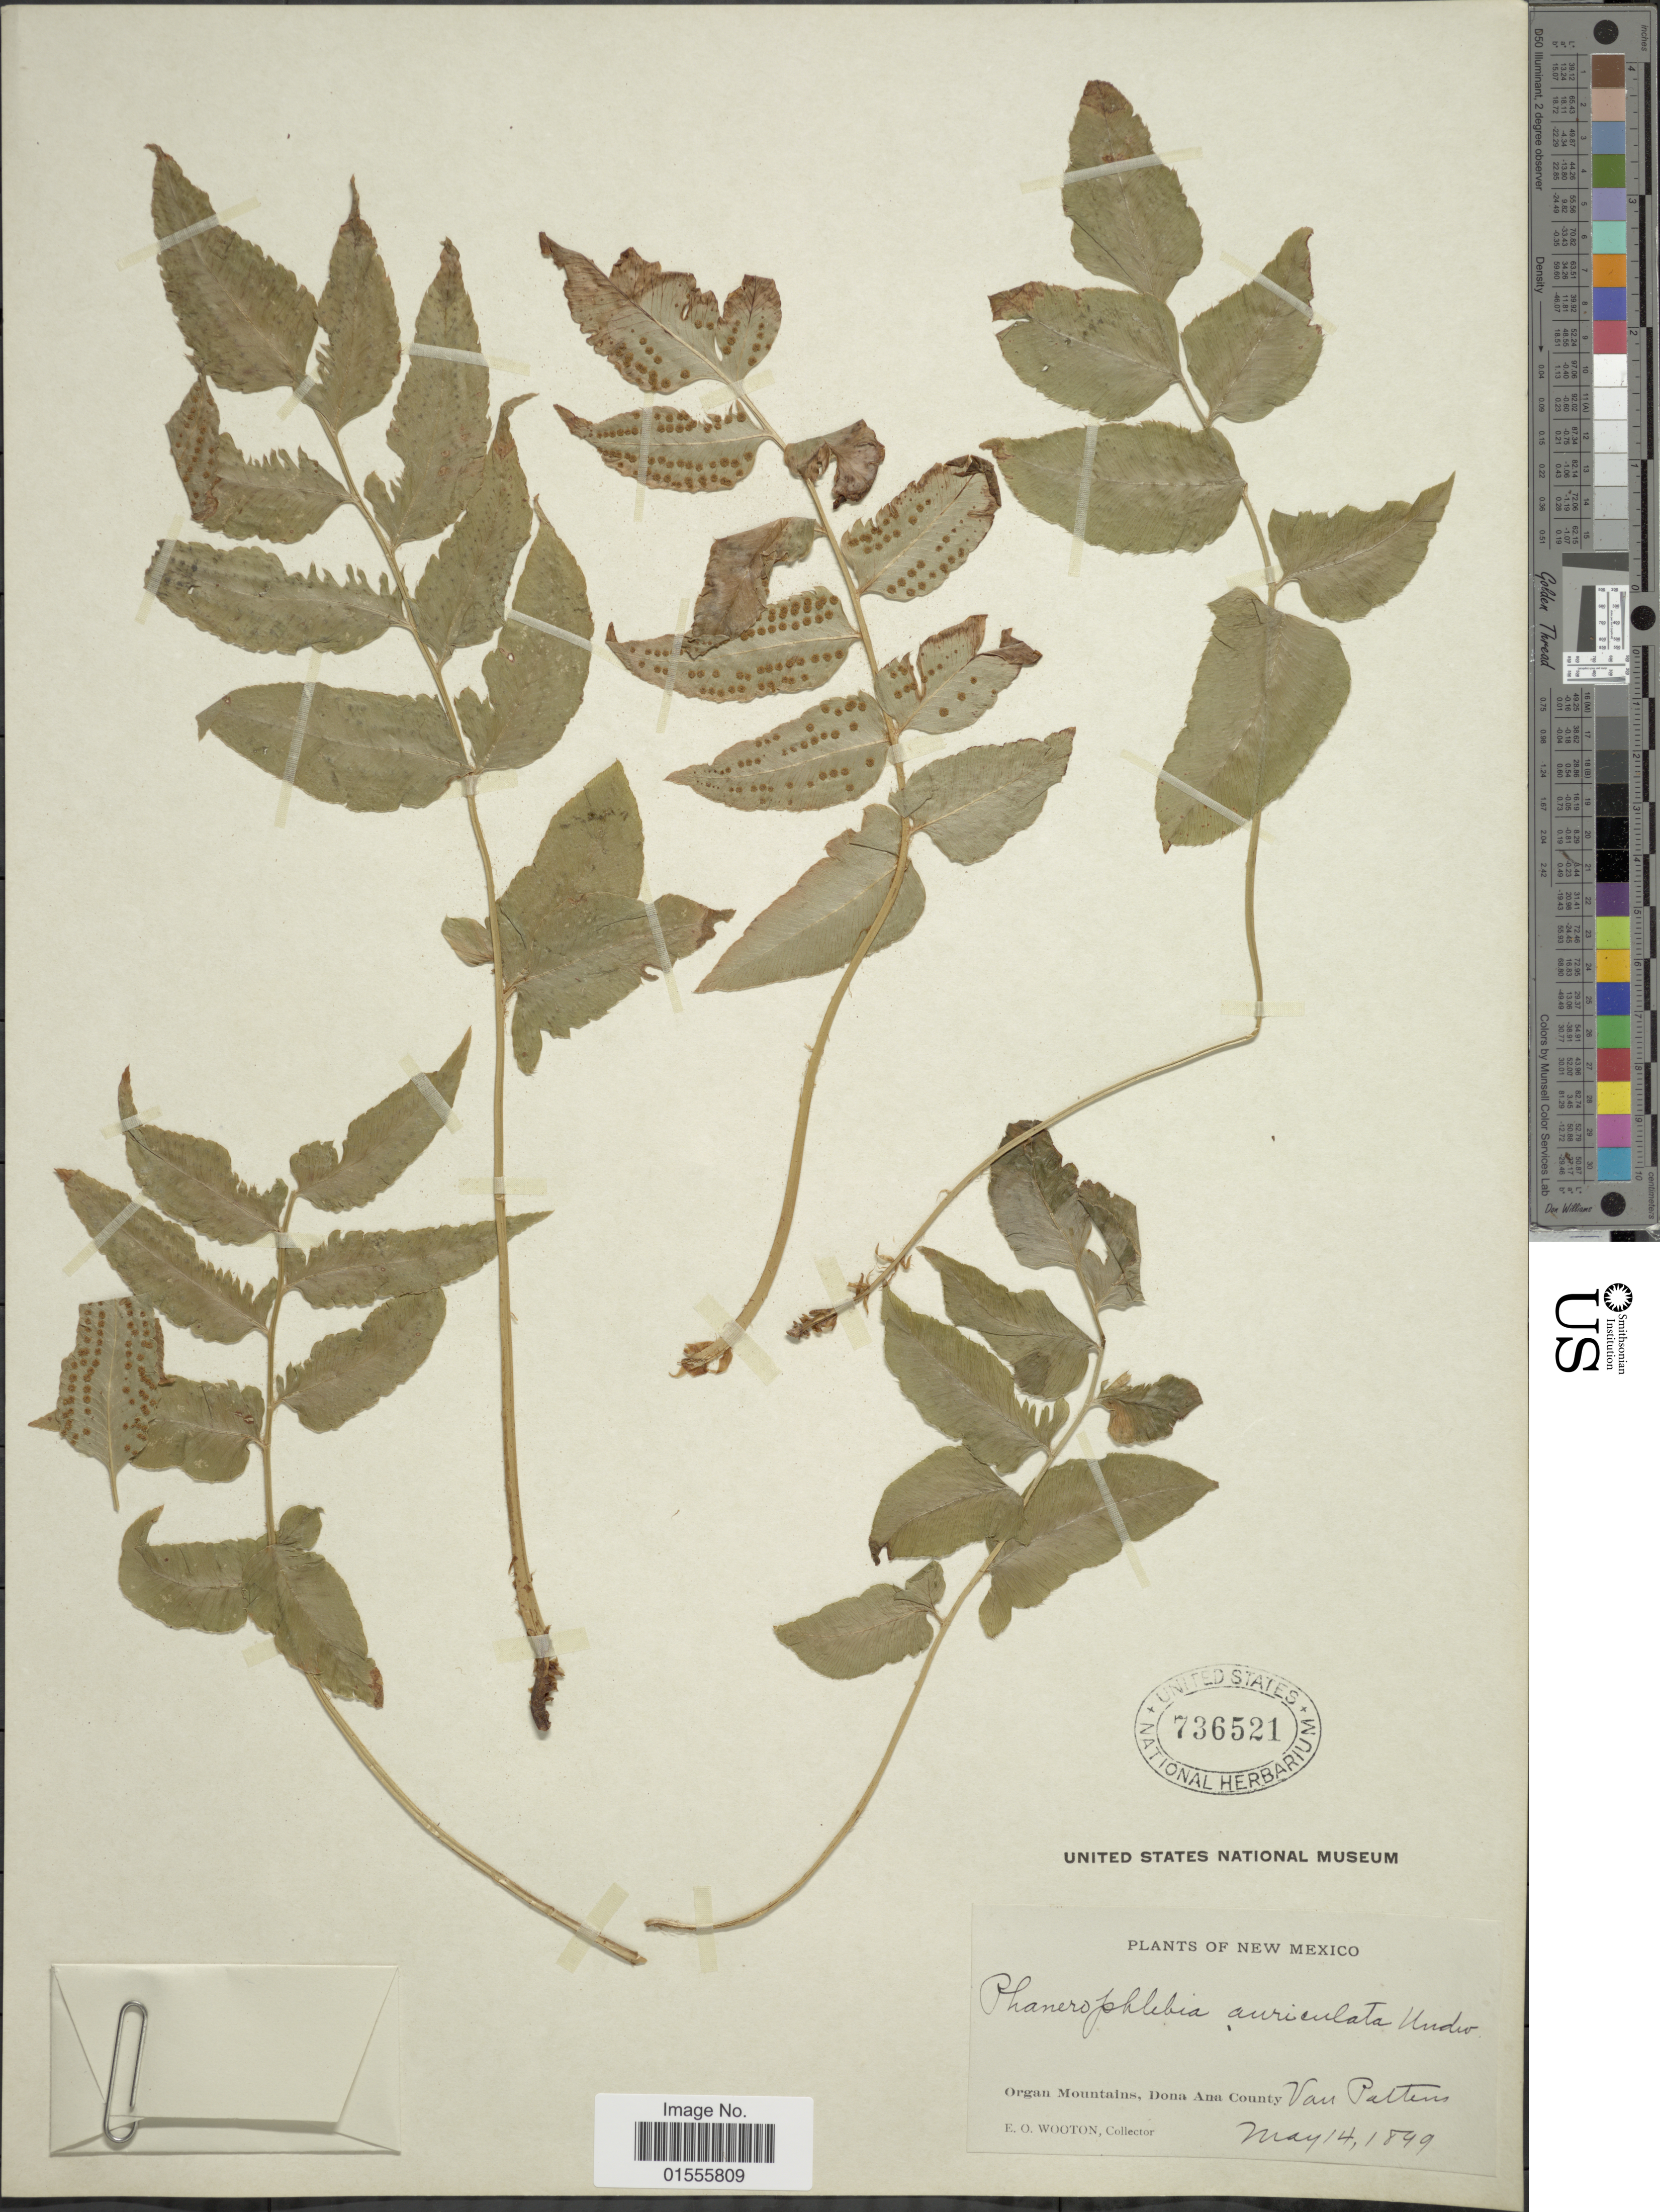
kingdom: Plantae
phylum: Tracheophyta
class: Polypodiopsida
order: Polypodiales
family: Dryopteridaceae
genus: Phanerophlebia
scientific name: Phanerophlebia auriculata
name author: Underw.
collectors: E. O. Wooton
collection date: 1899-03-14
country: United States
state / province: New Mexico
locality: Organ Mountains, Dona Ana County, Van Pattens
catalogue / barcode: US 736521